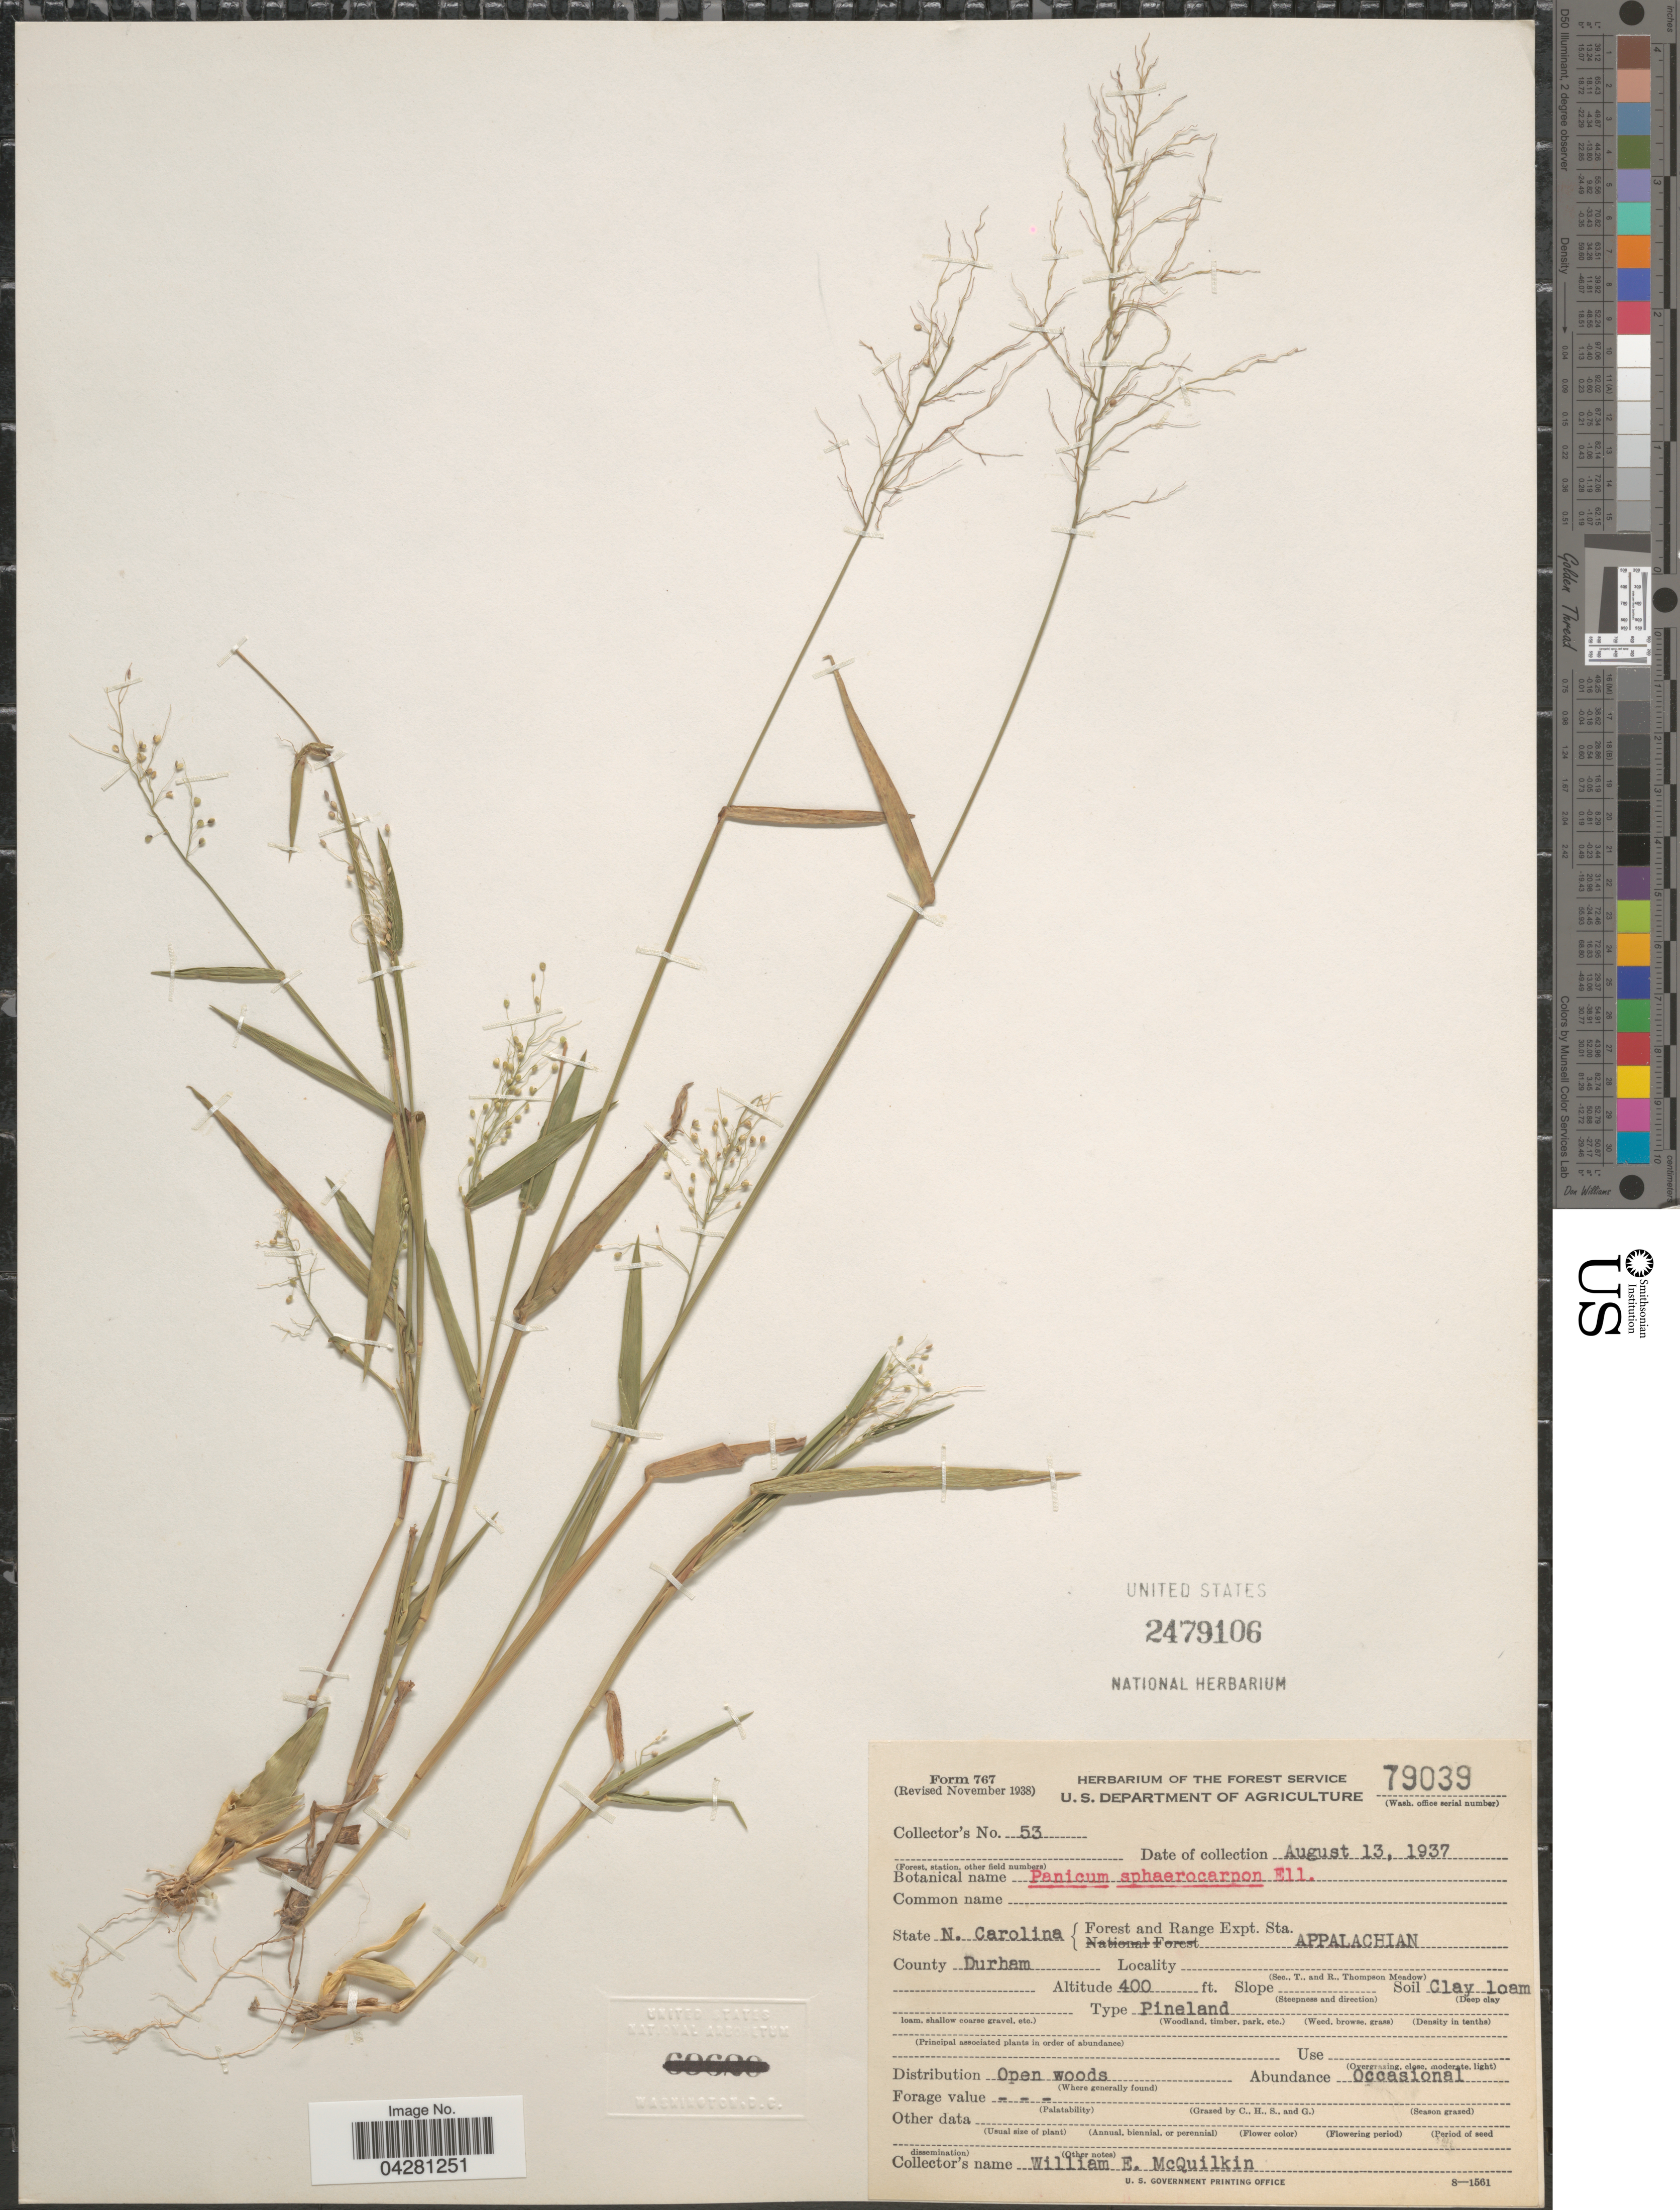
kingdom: Plantae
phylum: Tracheophyta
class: Liliopsida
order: Poales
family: Poaceae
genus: Dichanthelium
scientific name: Dichanthelium dichotomum var. dichotomum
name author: (L.) Gould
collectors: W. McQuilkin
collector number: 53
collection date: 1937-08-13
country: United States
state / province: North Carolina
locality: Forest and Range Expt. Sta. Appalachian. County Durham.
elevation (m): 122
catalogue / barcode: US 2479106